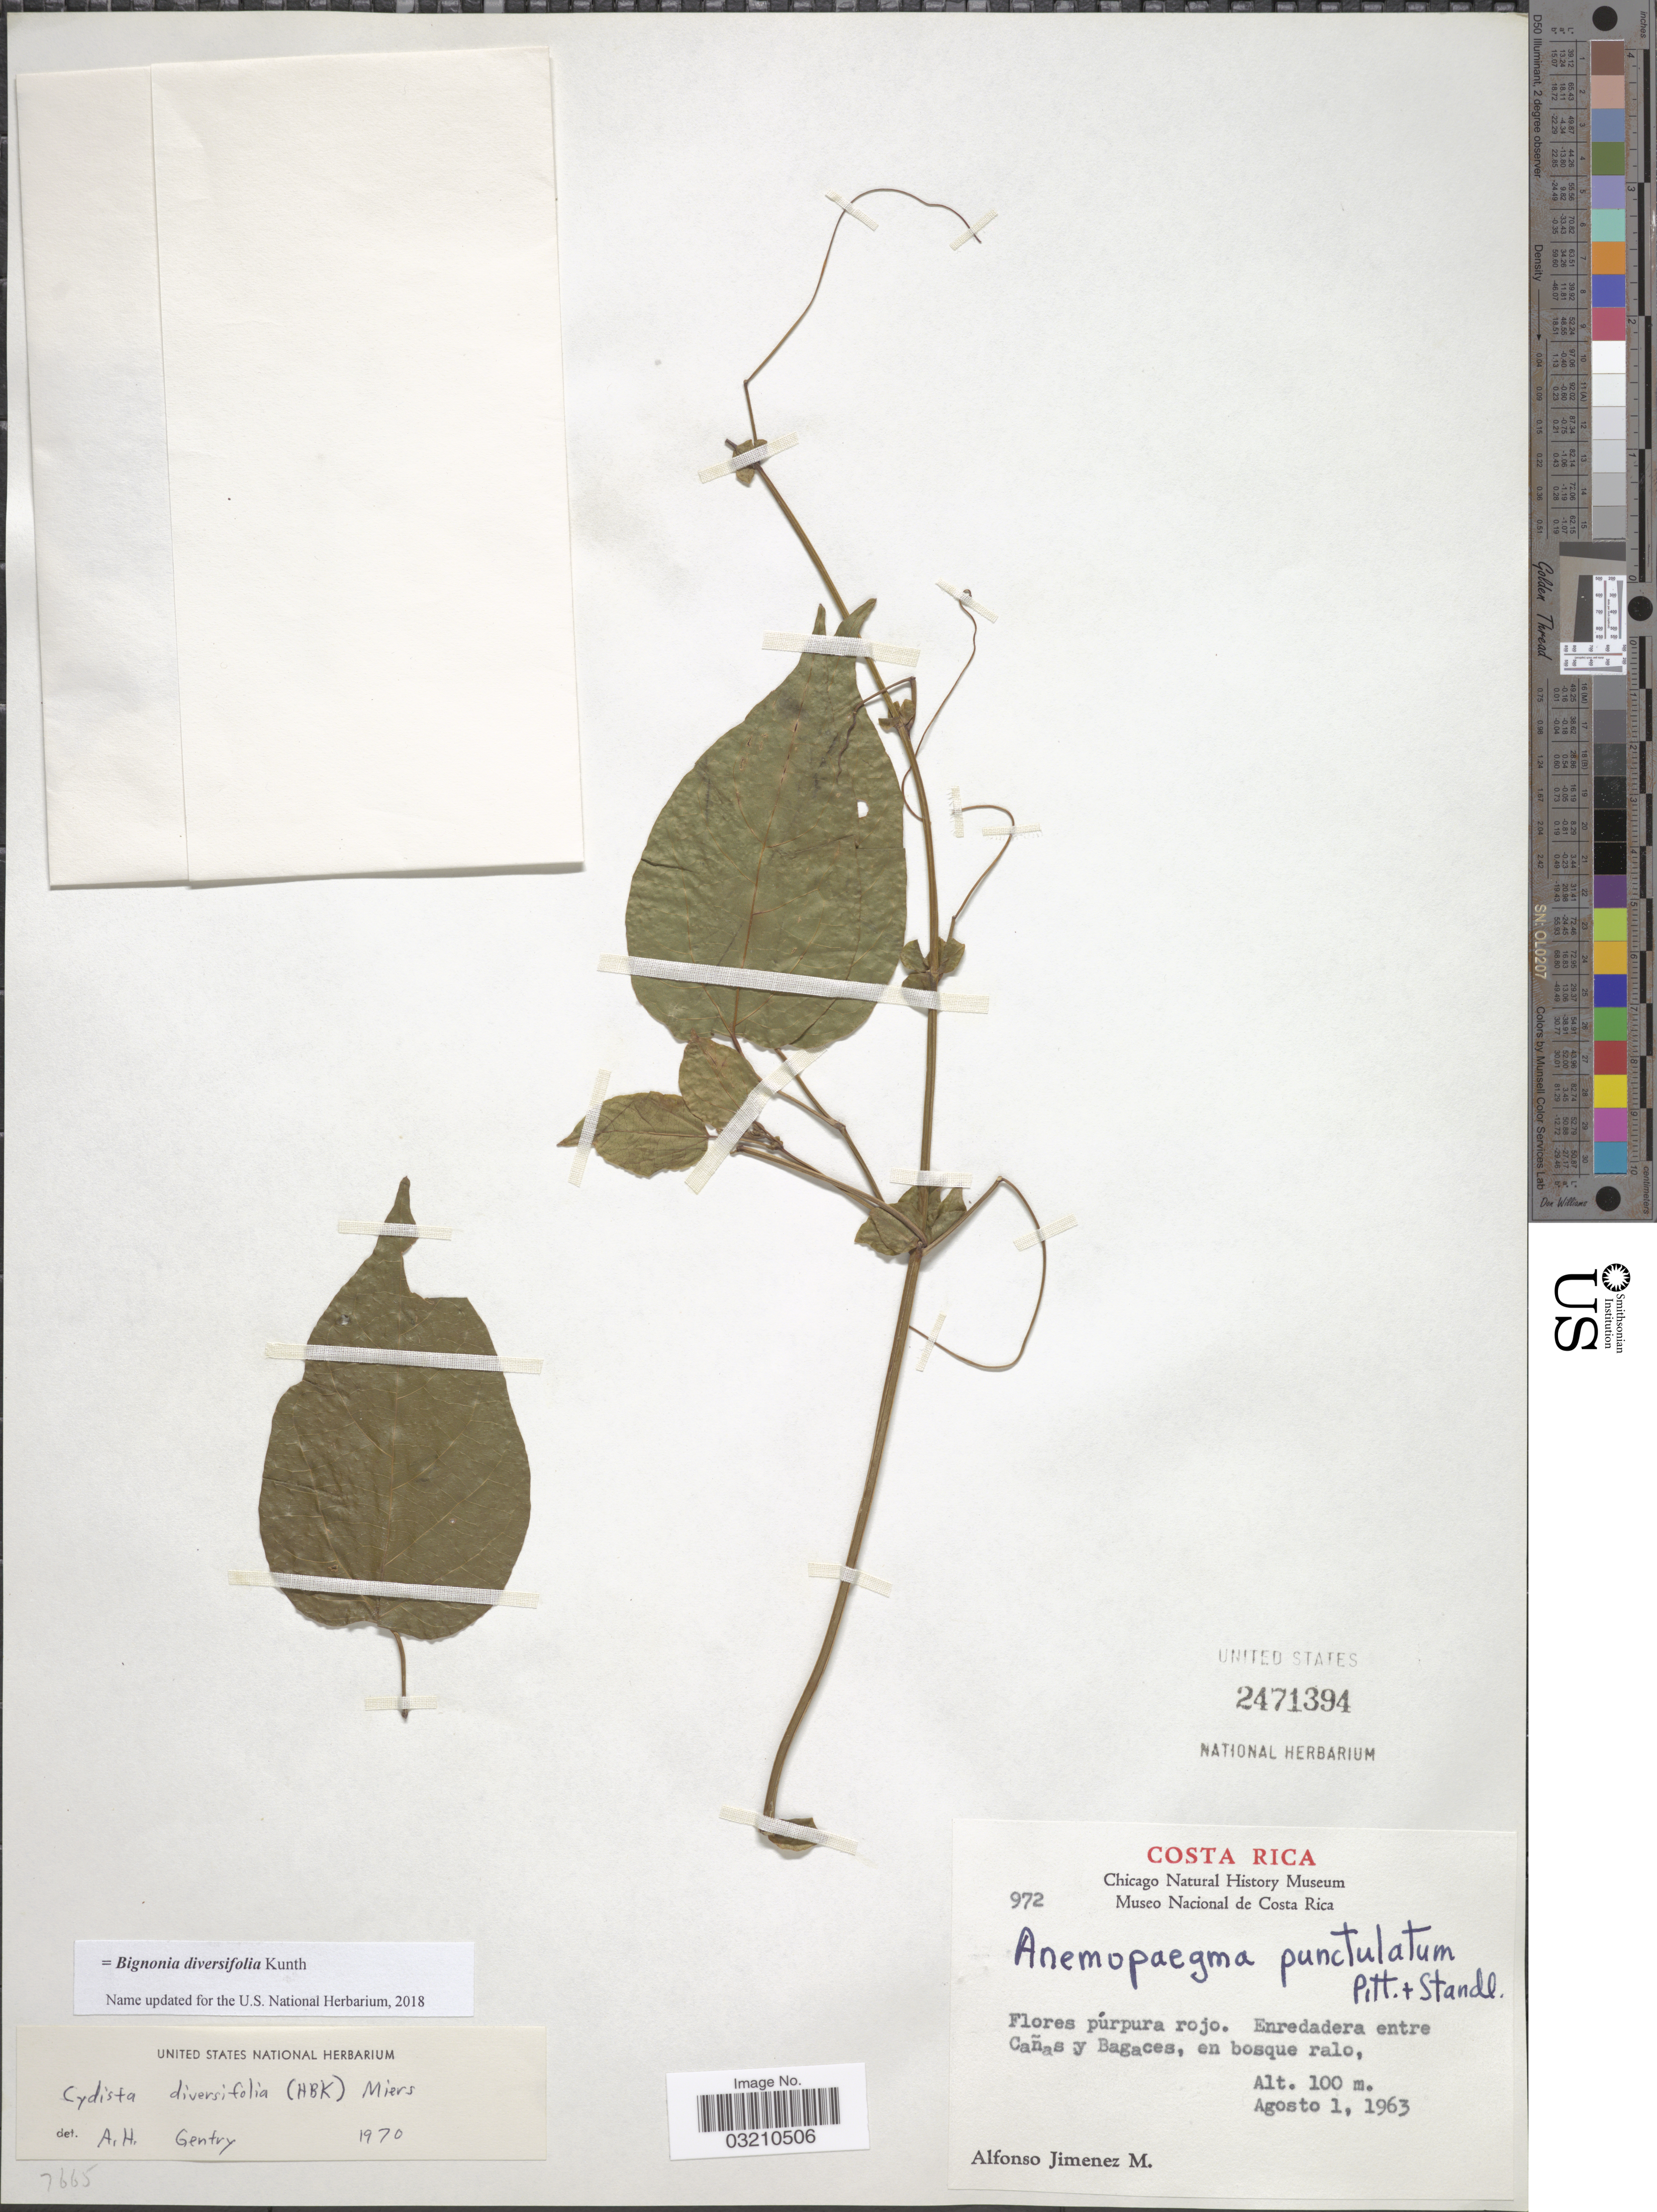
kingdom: Plantae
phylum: Tracheophyta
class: Magnoliopsida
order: Lamiales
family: Bignoniaceae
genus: Bignonia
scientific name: Bignonia diversifolia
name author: Kunth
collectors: A. Jimenez M.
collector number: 972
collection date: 1963-08-01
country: Costa Rica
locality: Enredadera entre Cañas y Bagaces, en bosque ralo.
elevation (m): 100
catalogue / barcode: US 2471394